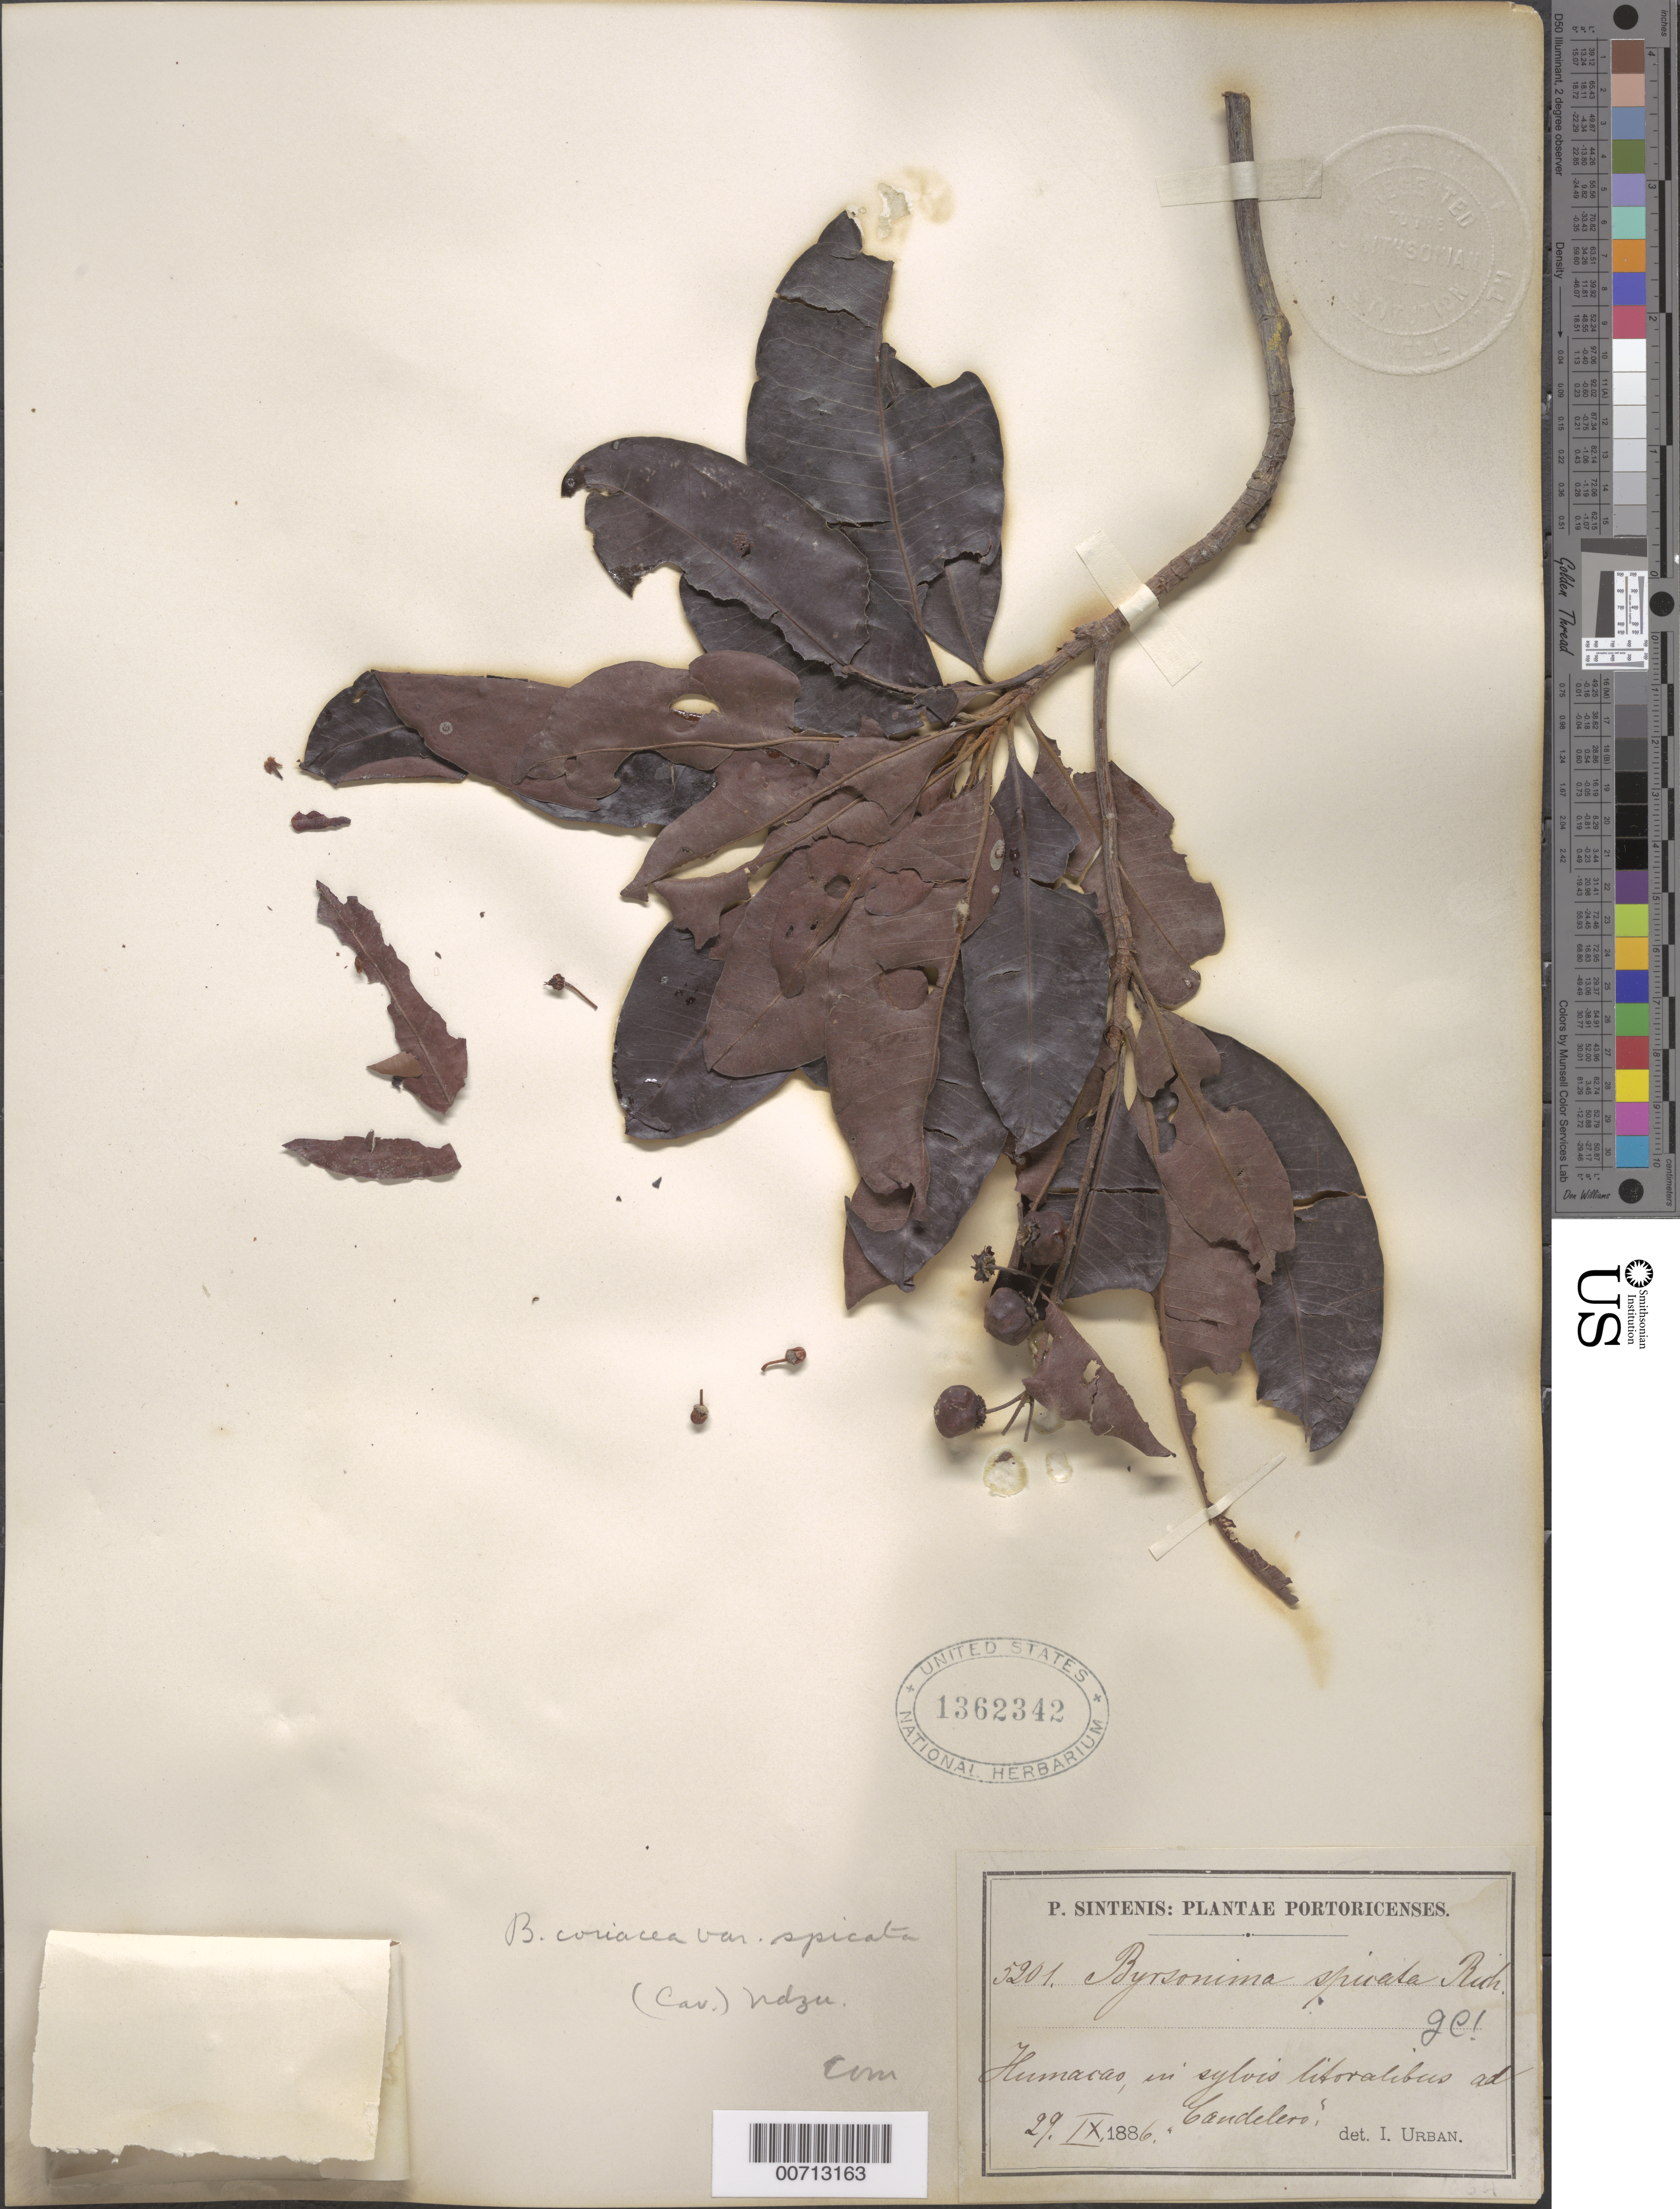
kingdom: Plantae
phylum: Tracheophyta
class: Magnoliopsida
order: Malpighiales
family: Malpighiaceae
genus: Byrsonima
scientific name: Byrsonima spicata (Cav.) DC.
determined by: Urban, Ignatz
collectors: P. Sintenis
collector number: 5201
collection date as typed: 29 Sep 1886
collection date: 1886-09-29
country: Puerto Rico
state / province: Humacao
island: Greater Antilles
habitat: In sylvis litoralibus ad Candelero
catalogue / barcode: US 1362342